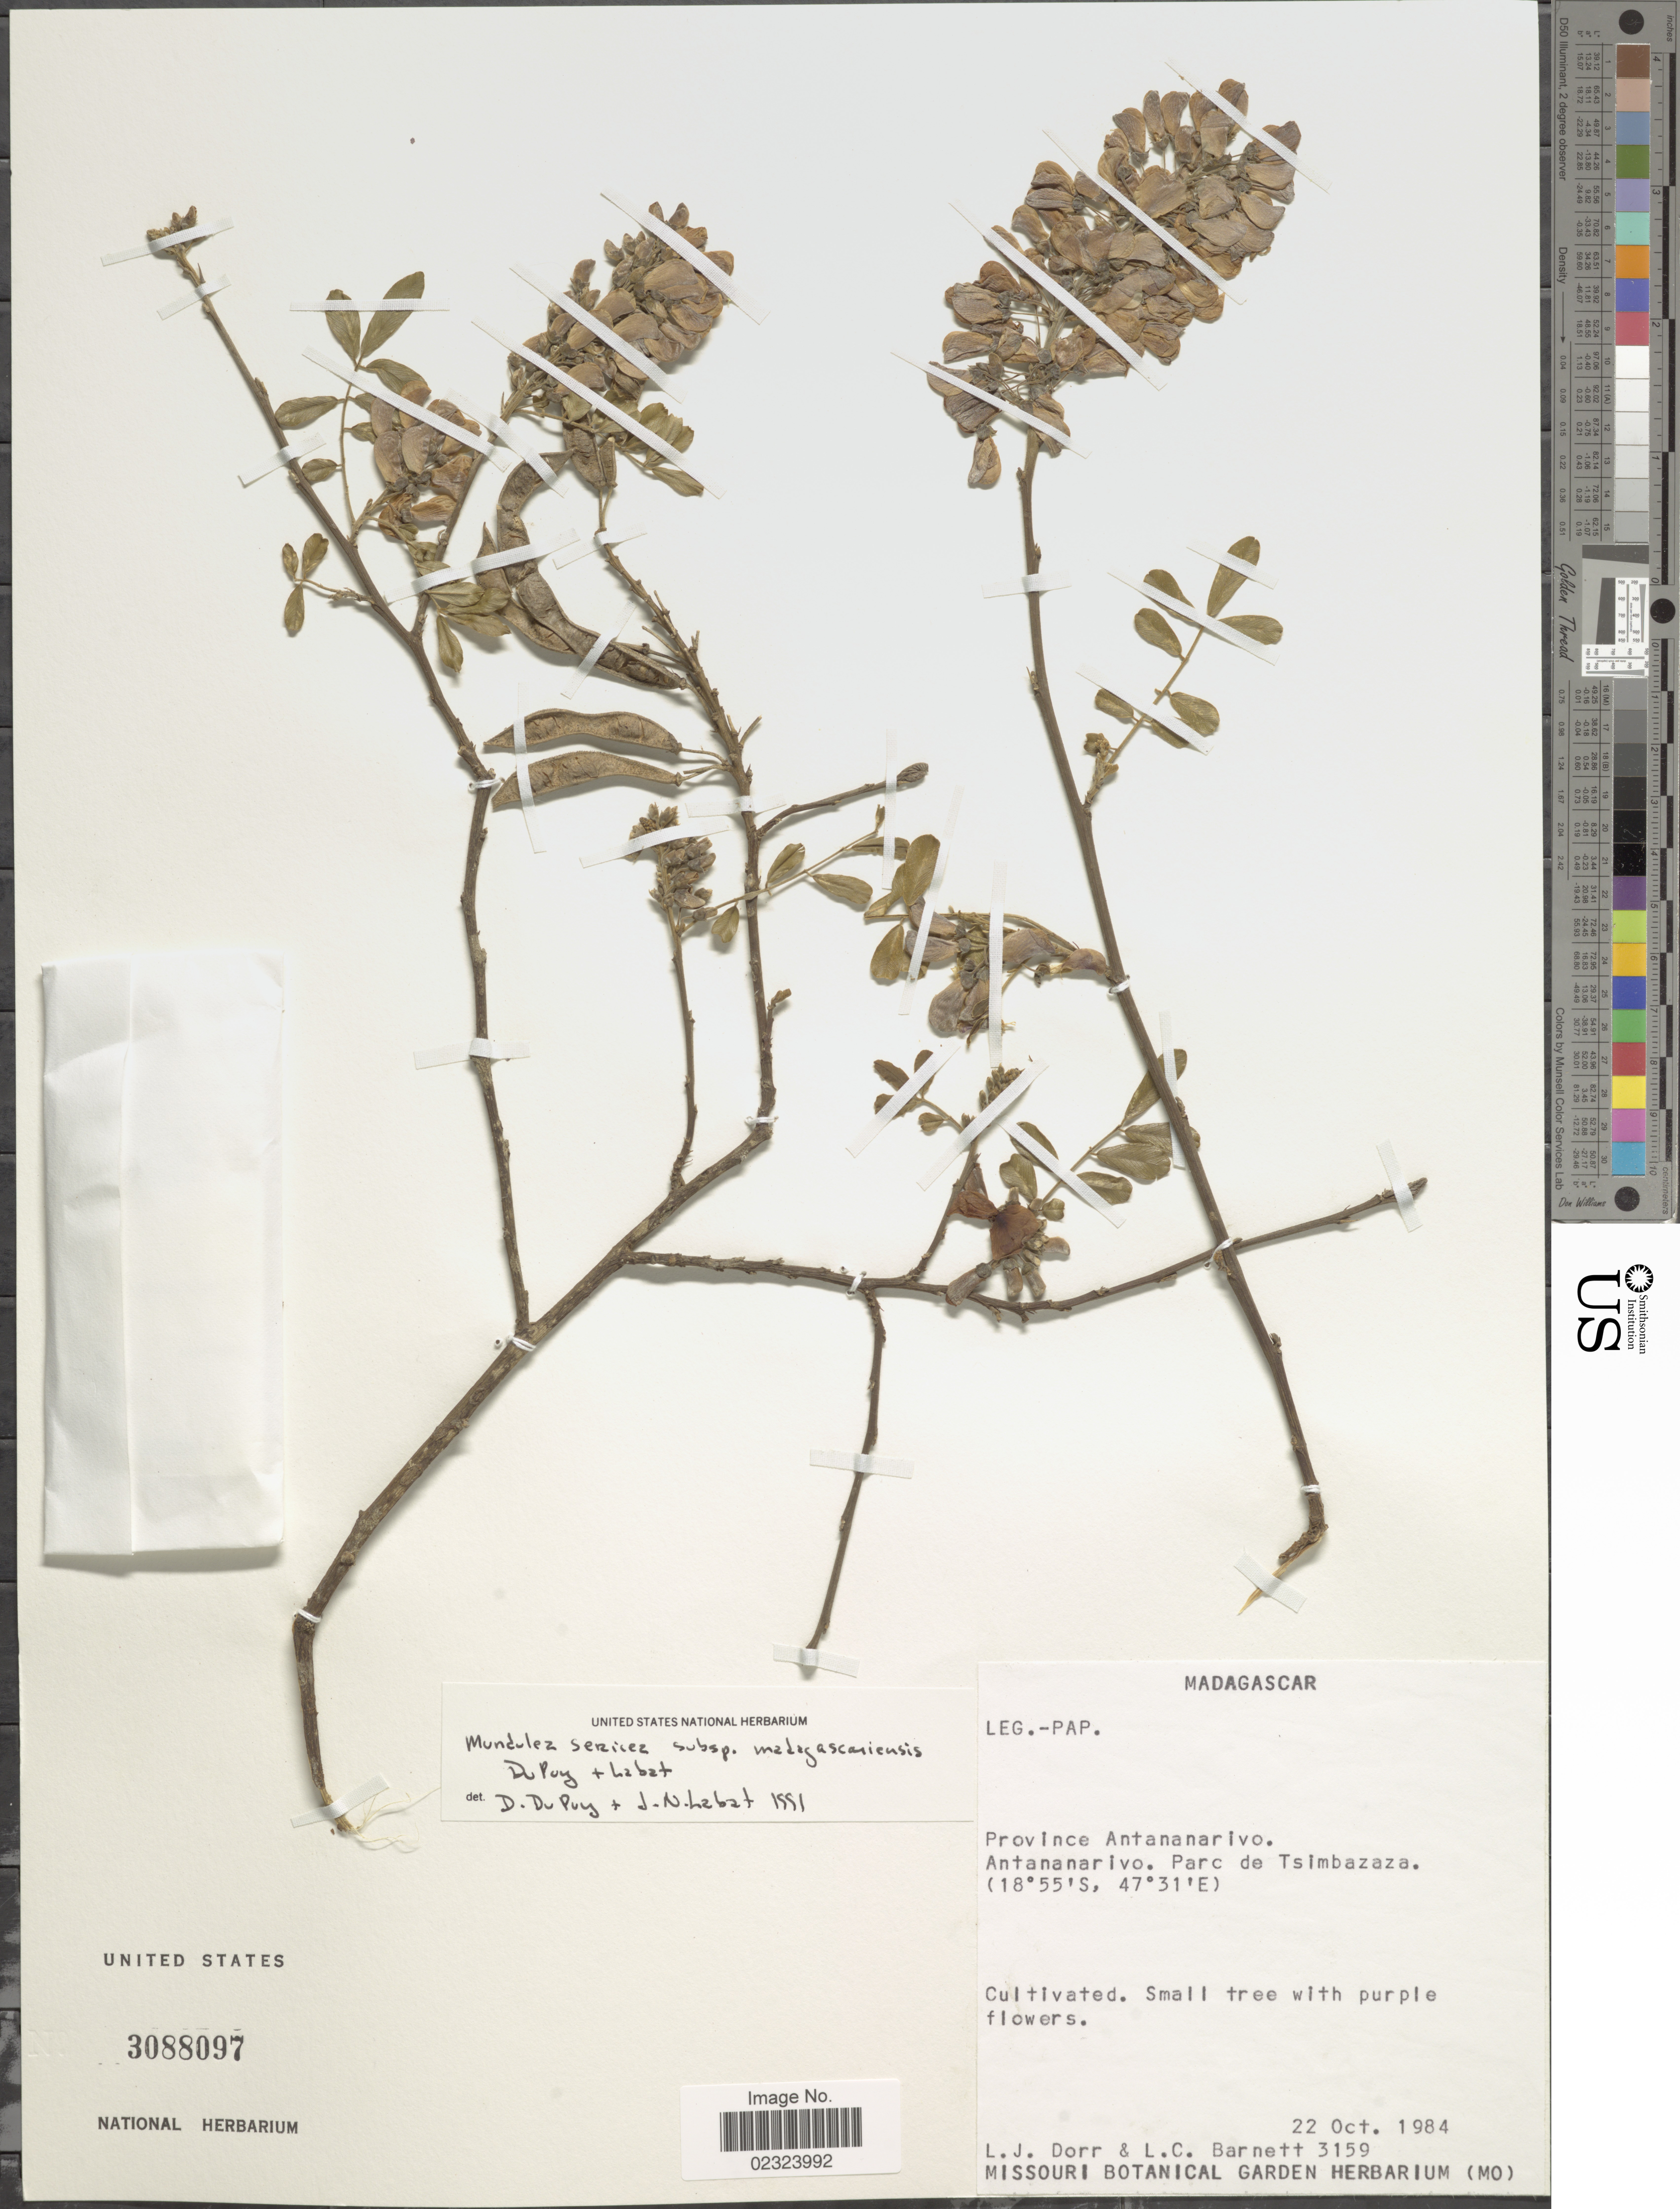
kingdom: Plantae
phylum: Tracheophyta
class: Magnoliopsida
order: Fabales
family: Fabaceae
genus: Mundulea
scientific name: Mundulea sericea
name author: (Willd.) A. Chev.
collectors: L. J. Dorr & L. C. Barnett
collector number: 3159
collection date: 1984-10-22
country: Madagascar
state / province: Analamanga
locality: Antananarivo. Parc de Tsimbazaza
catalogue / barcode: US 3088097